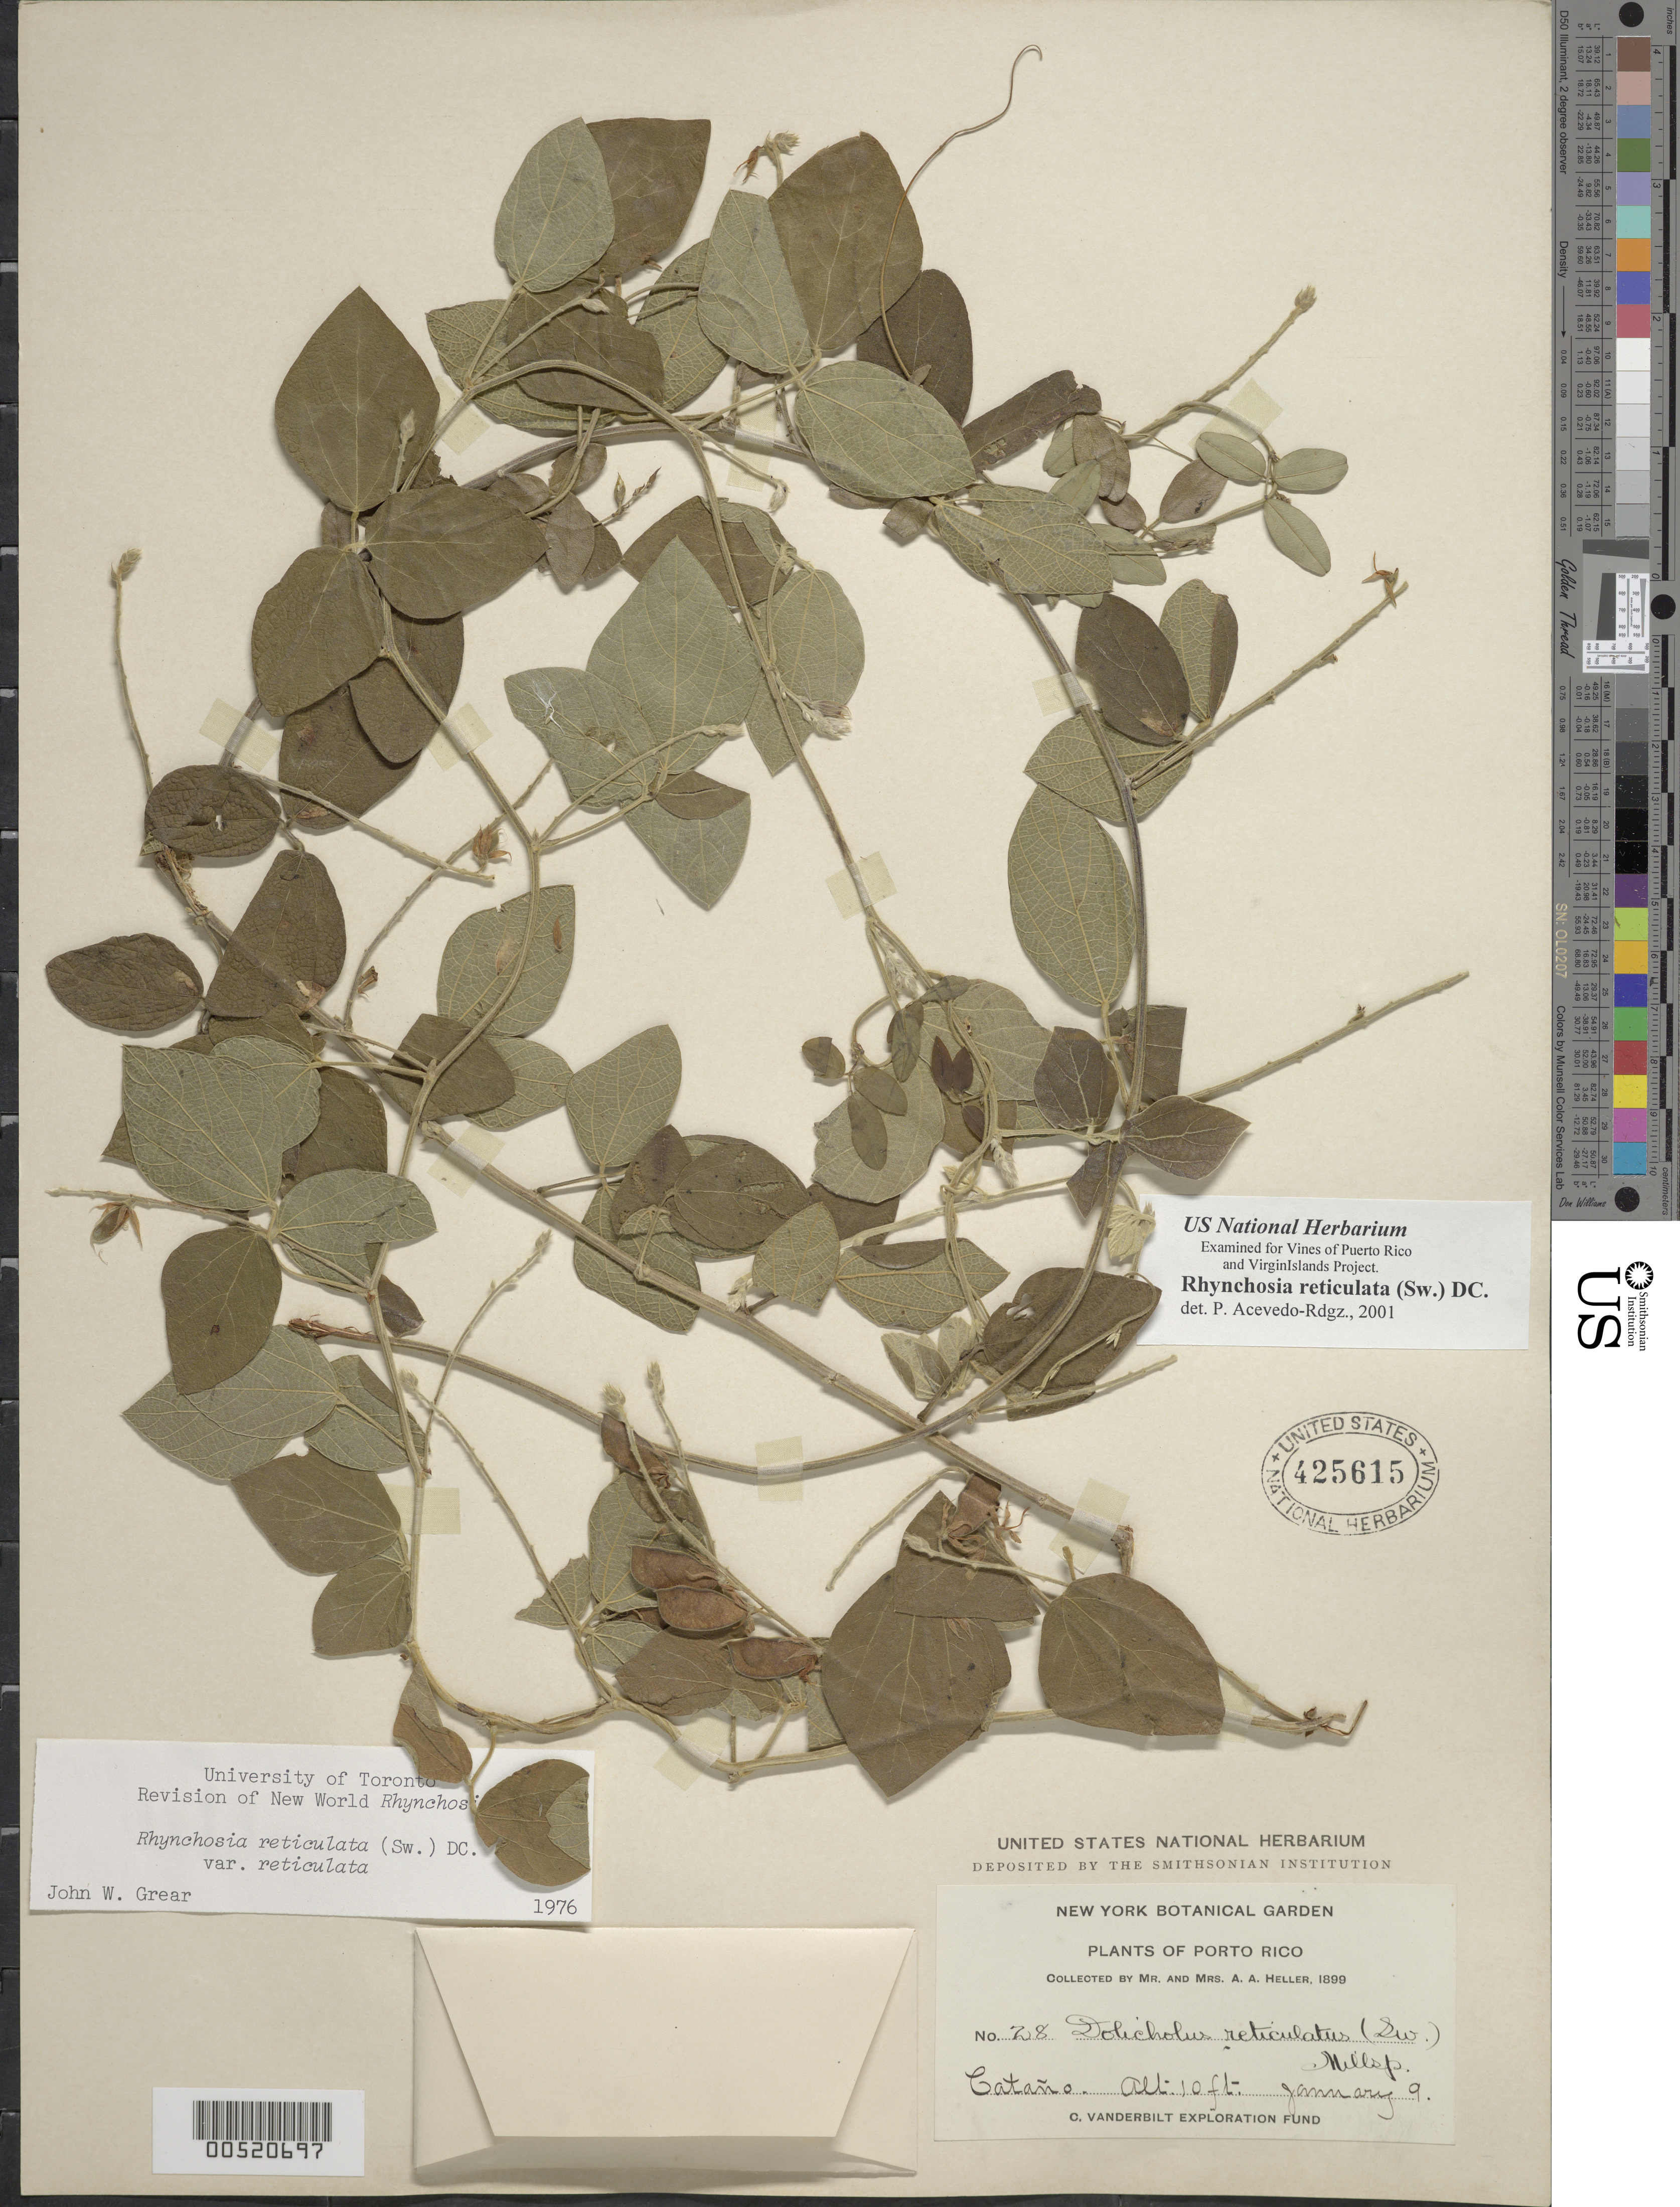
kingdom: Plantae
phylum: Tracheophyta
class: Magnoliopsida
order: Fabales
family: Fabaceae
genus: Rhynchosia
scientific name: Rhynchosia reticulata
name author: (Sw.) DC.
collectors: A. A. Heller & E. G. Heller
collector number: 28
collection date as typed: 09 Jan 1899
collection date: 1899-01-09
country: Puerto Rico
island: Greater Antilles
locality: Cataño.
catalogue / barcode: US 425615